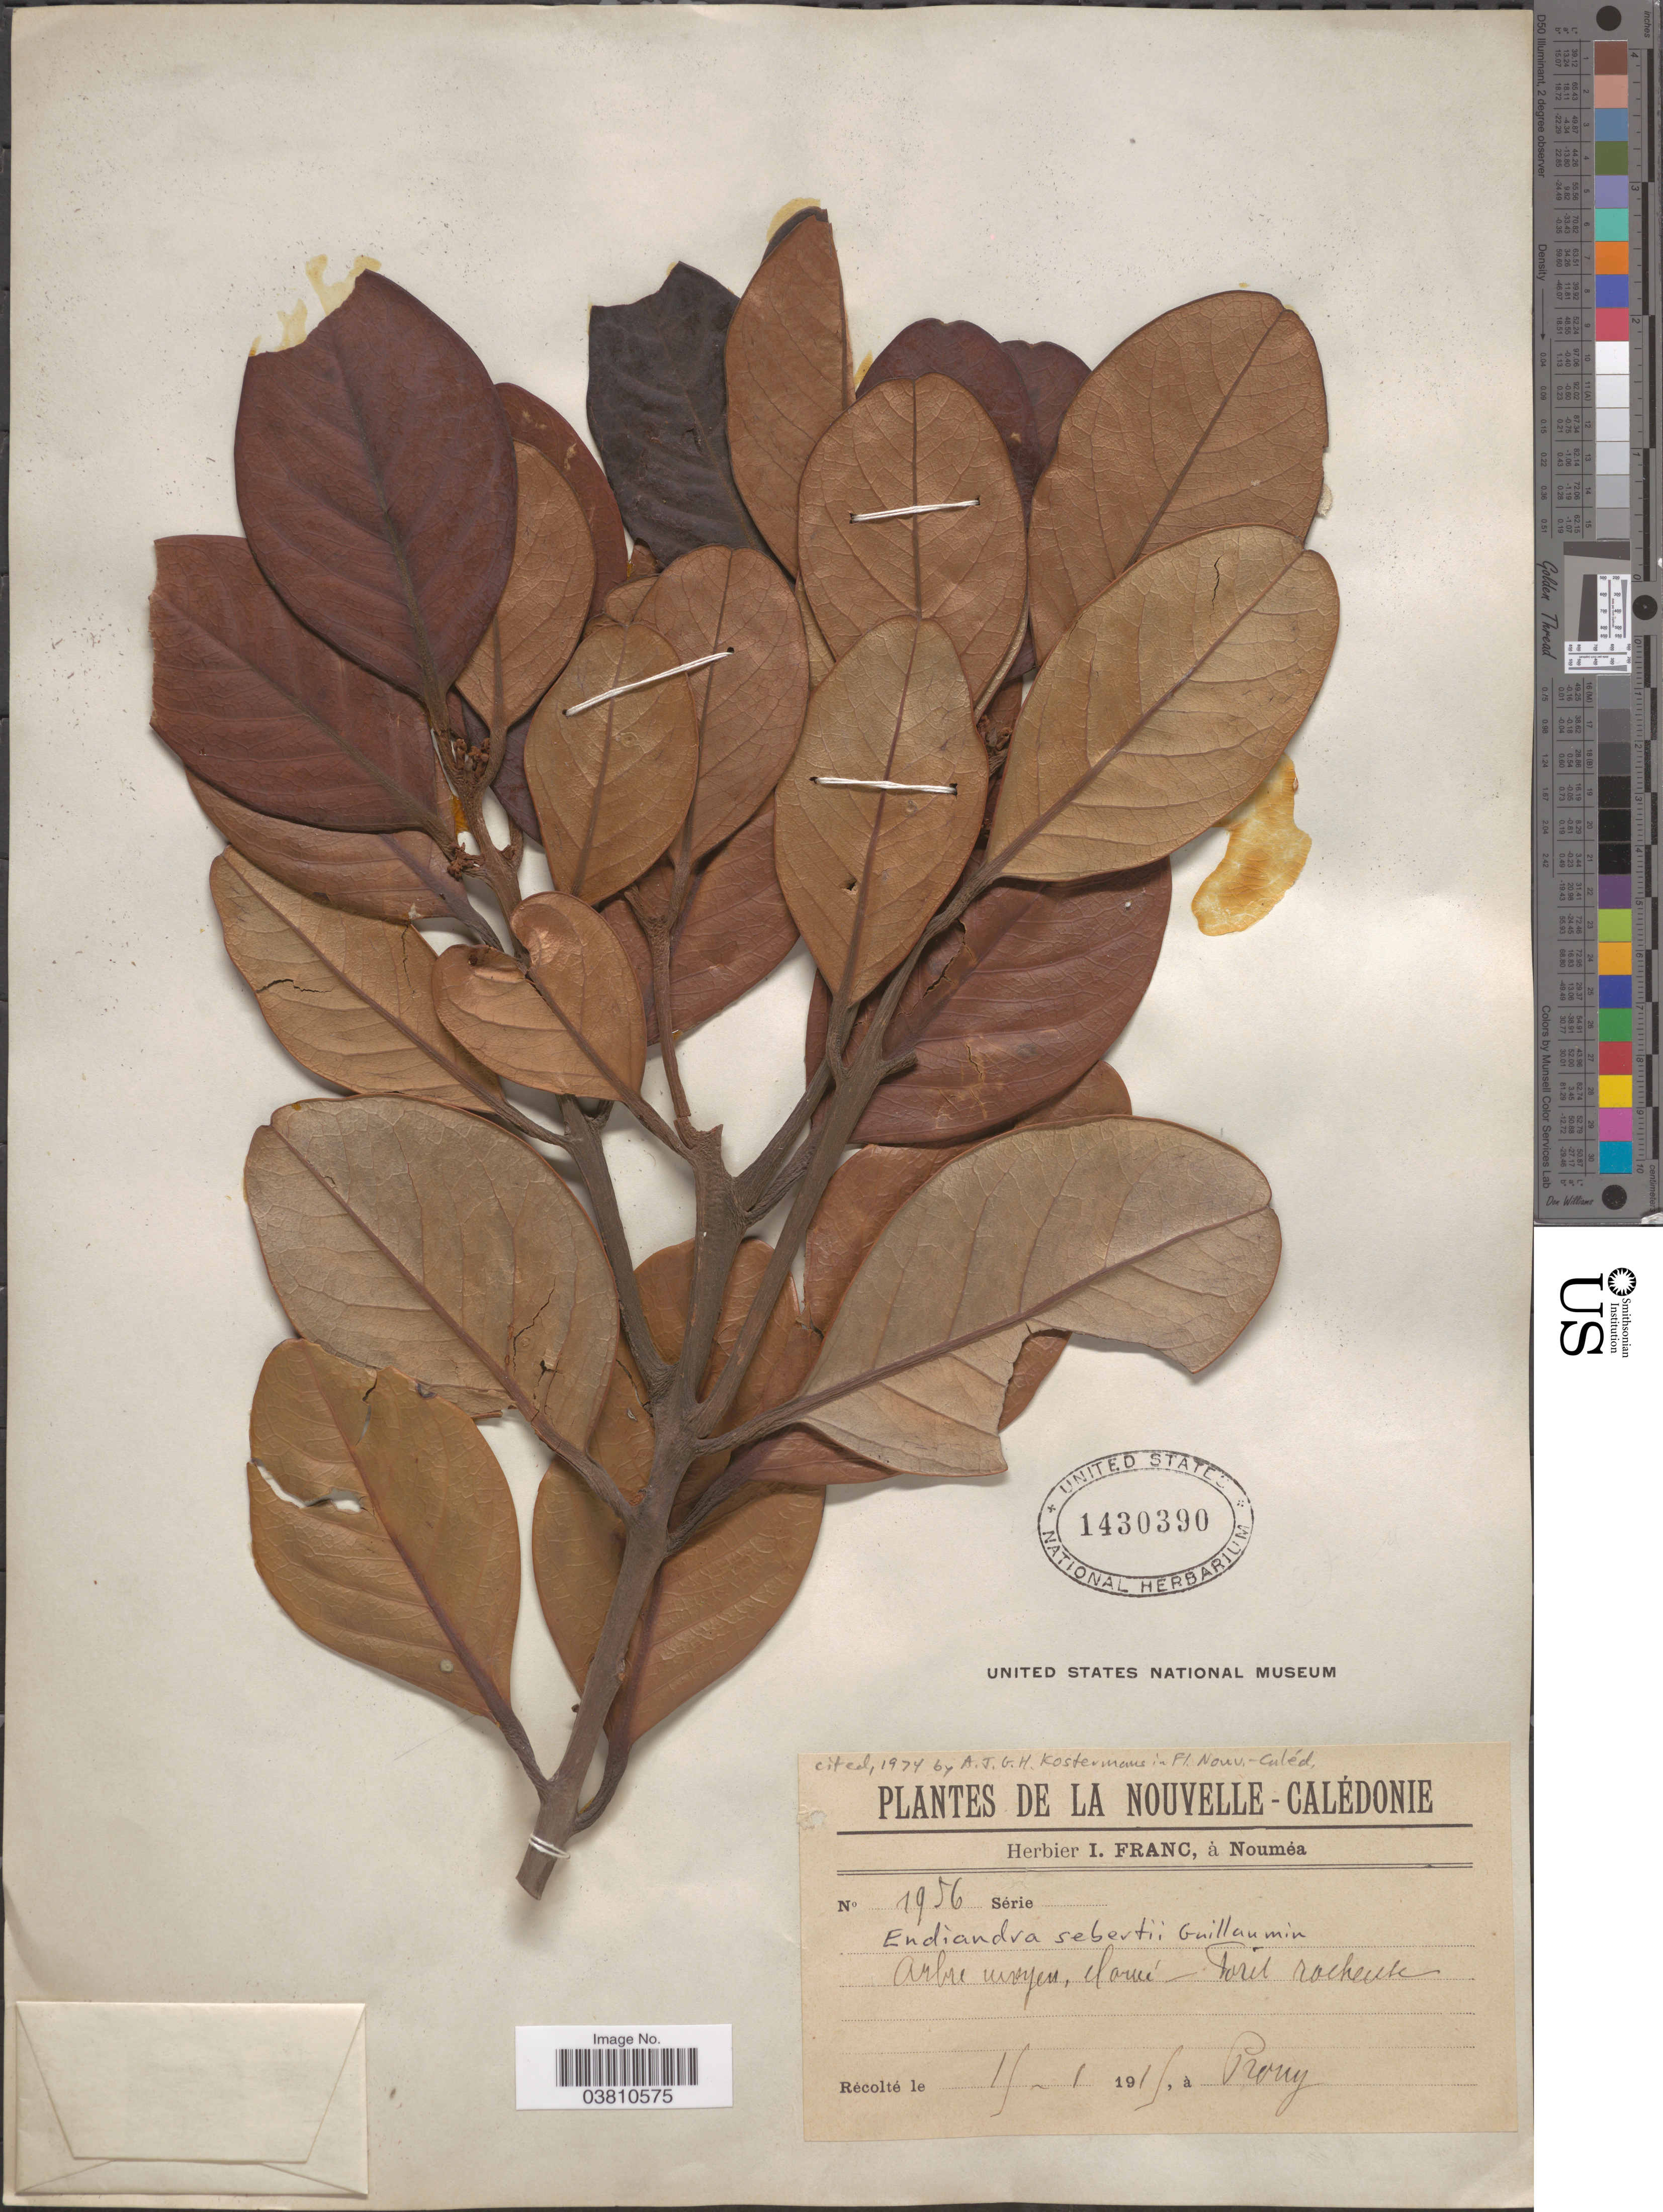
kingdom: Plantae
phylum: Tracheophyta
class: Magnoliopsida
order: Laurales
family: Lauraceae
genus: Endiandra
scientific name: Endiandra sebertii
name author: Guillaumin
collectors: -. Prony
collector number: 1956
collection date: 1919-01-19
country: New Caledonia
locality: La Nouvelle-Calédonie.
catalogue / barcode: US 1430390